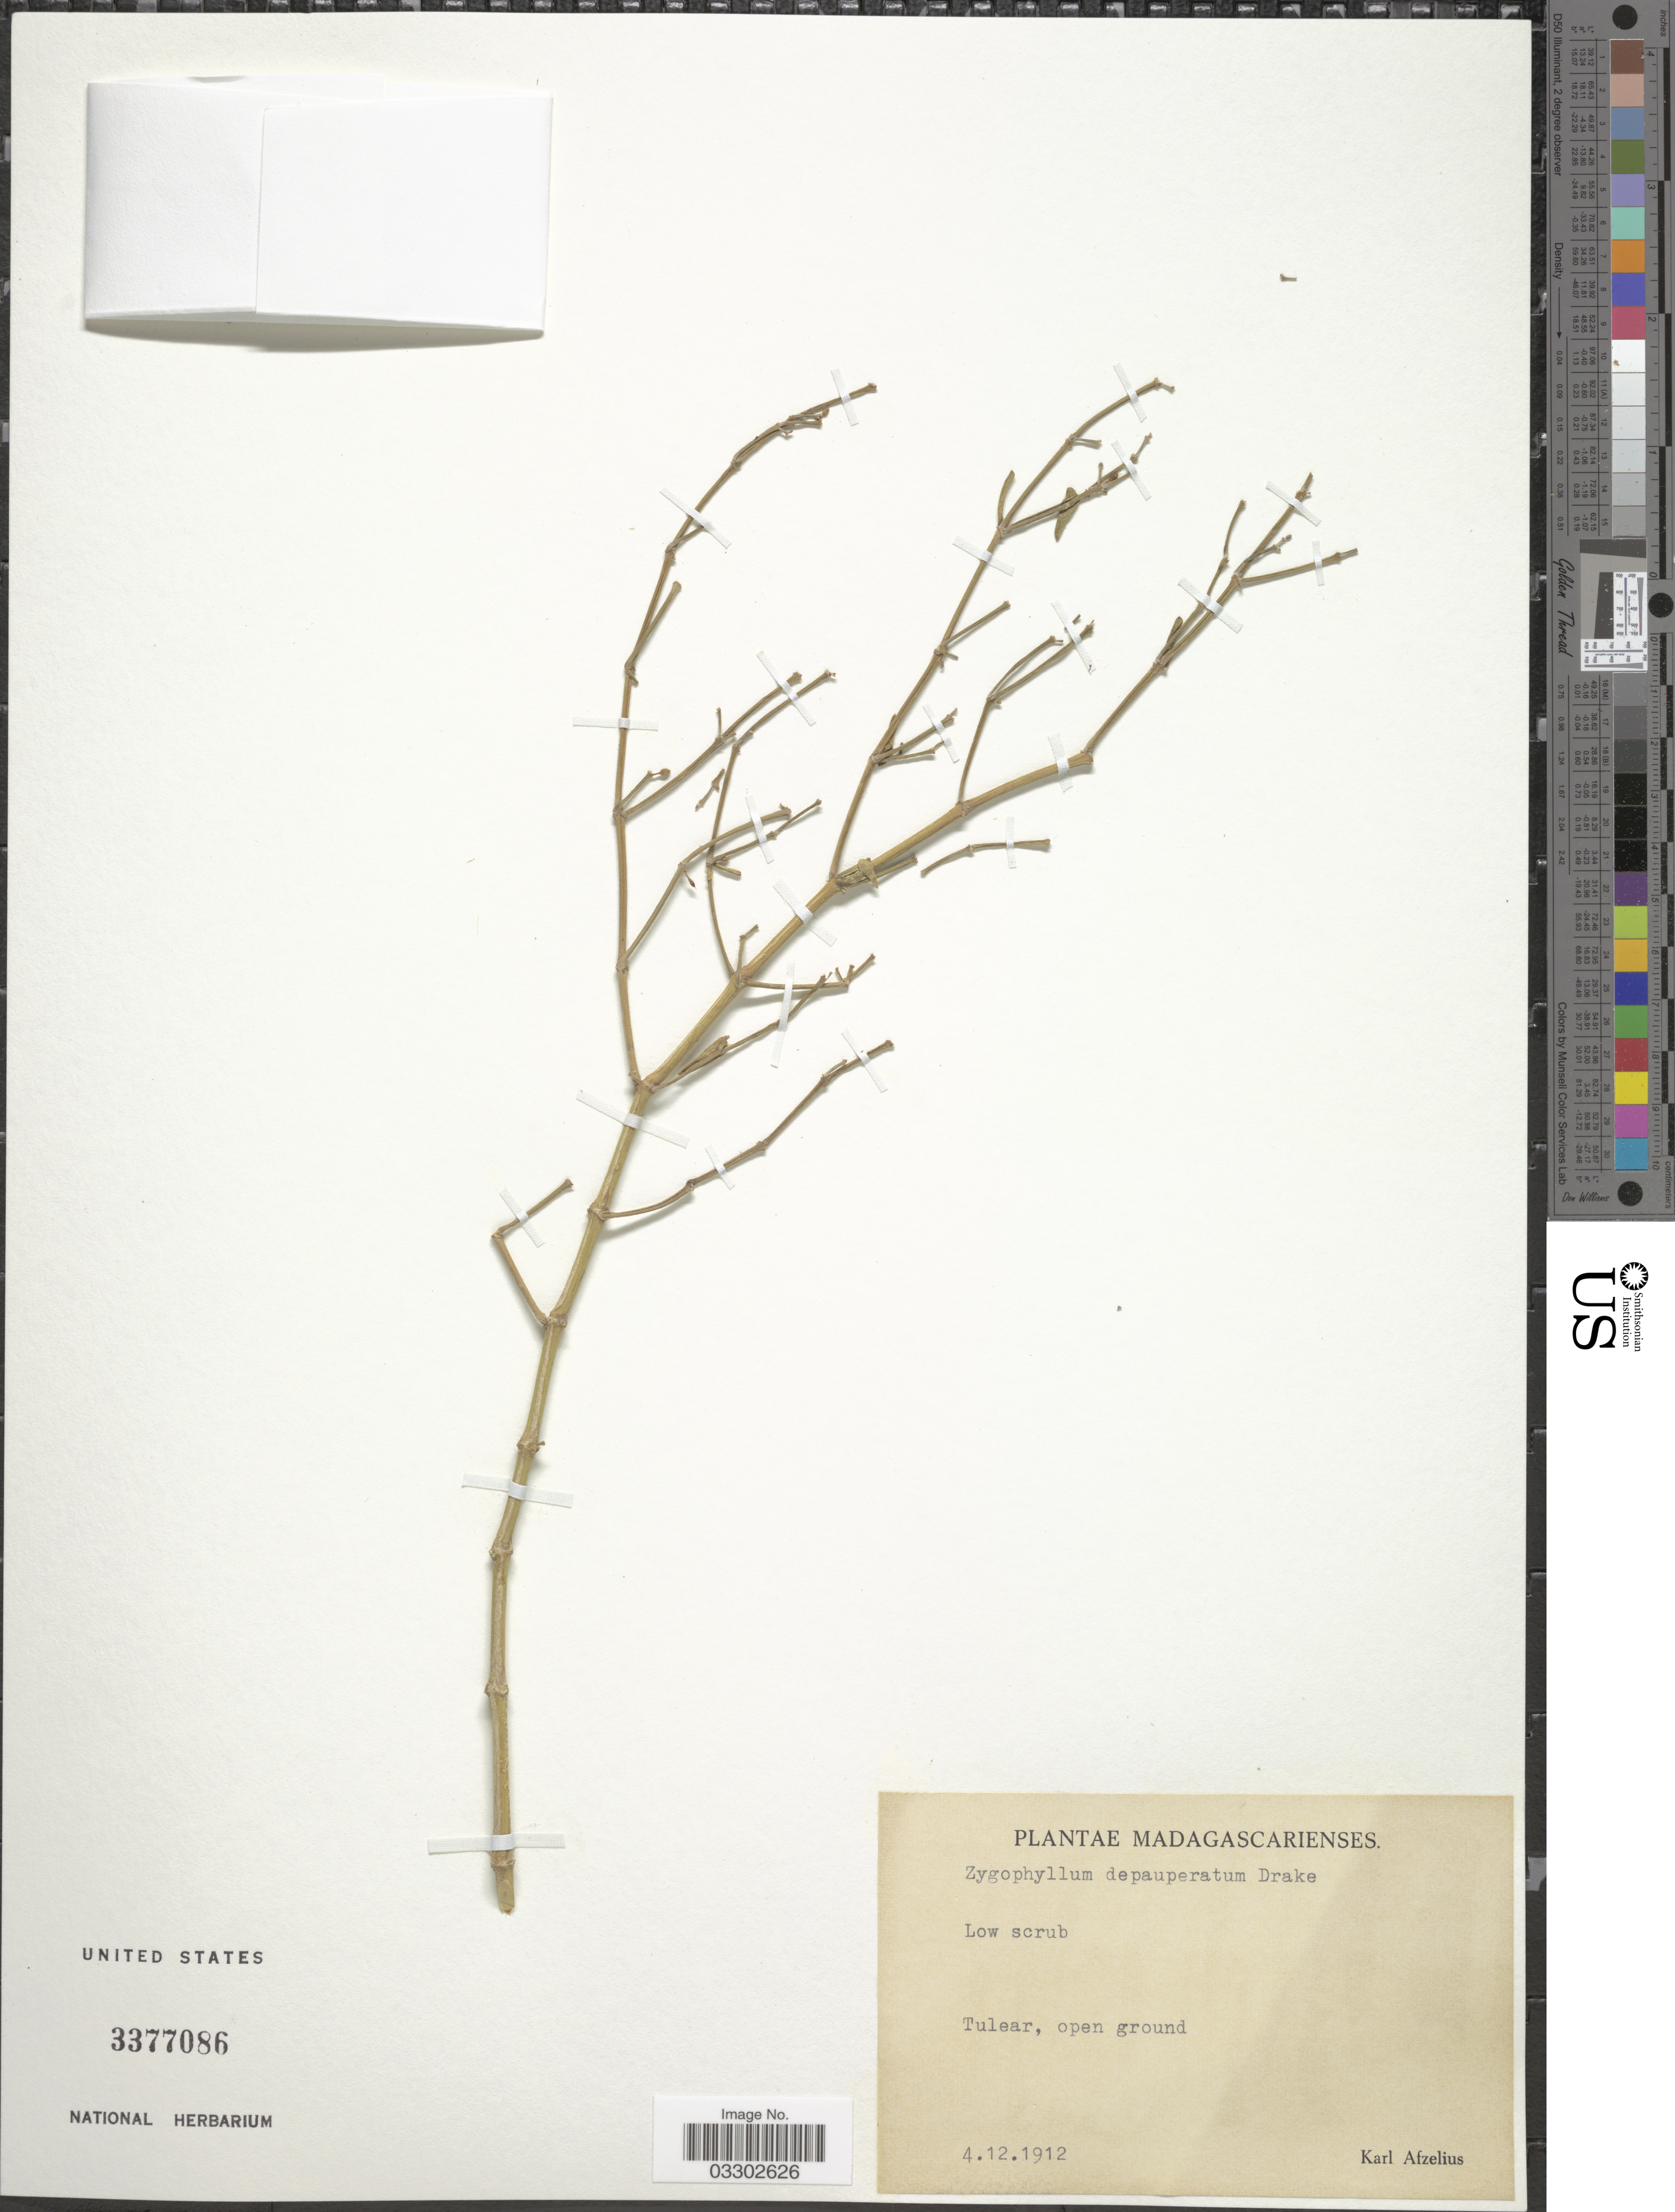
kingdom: Plantae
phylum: Tracheophyta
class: Magnoliopsida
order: Zygophyllales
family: Zygophyllaceae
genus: Zygophyllum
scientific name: Zygophyllum depauperatum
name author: Drake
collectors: K. R. Afzelius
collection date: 1912-12-04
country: Madagascar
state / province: Atsimo-Andrefana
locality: Tulear.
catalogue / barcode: US 3377086